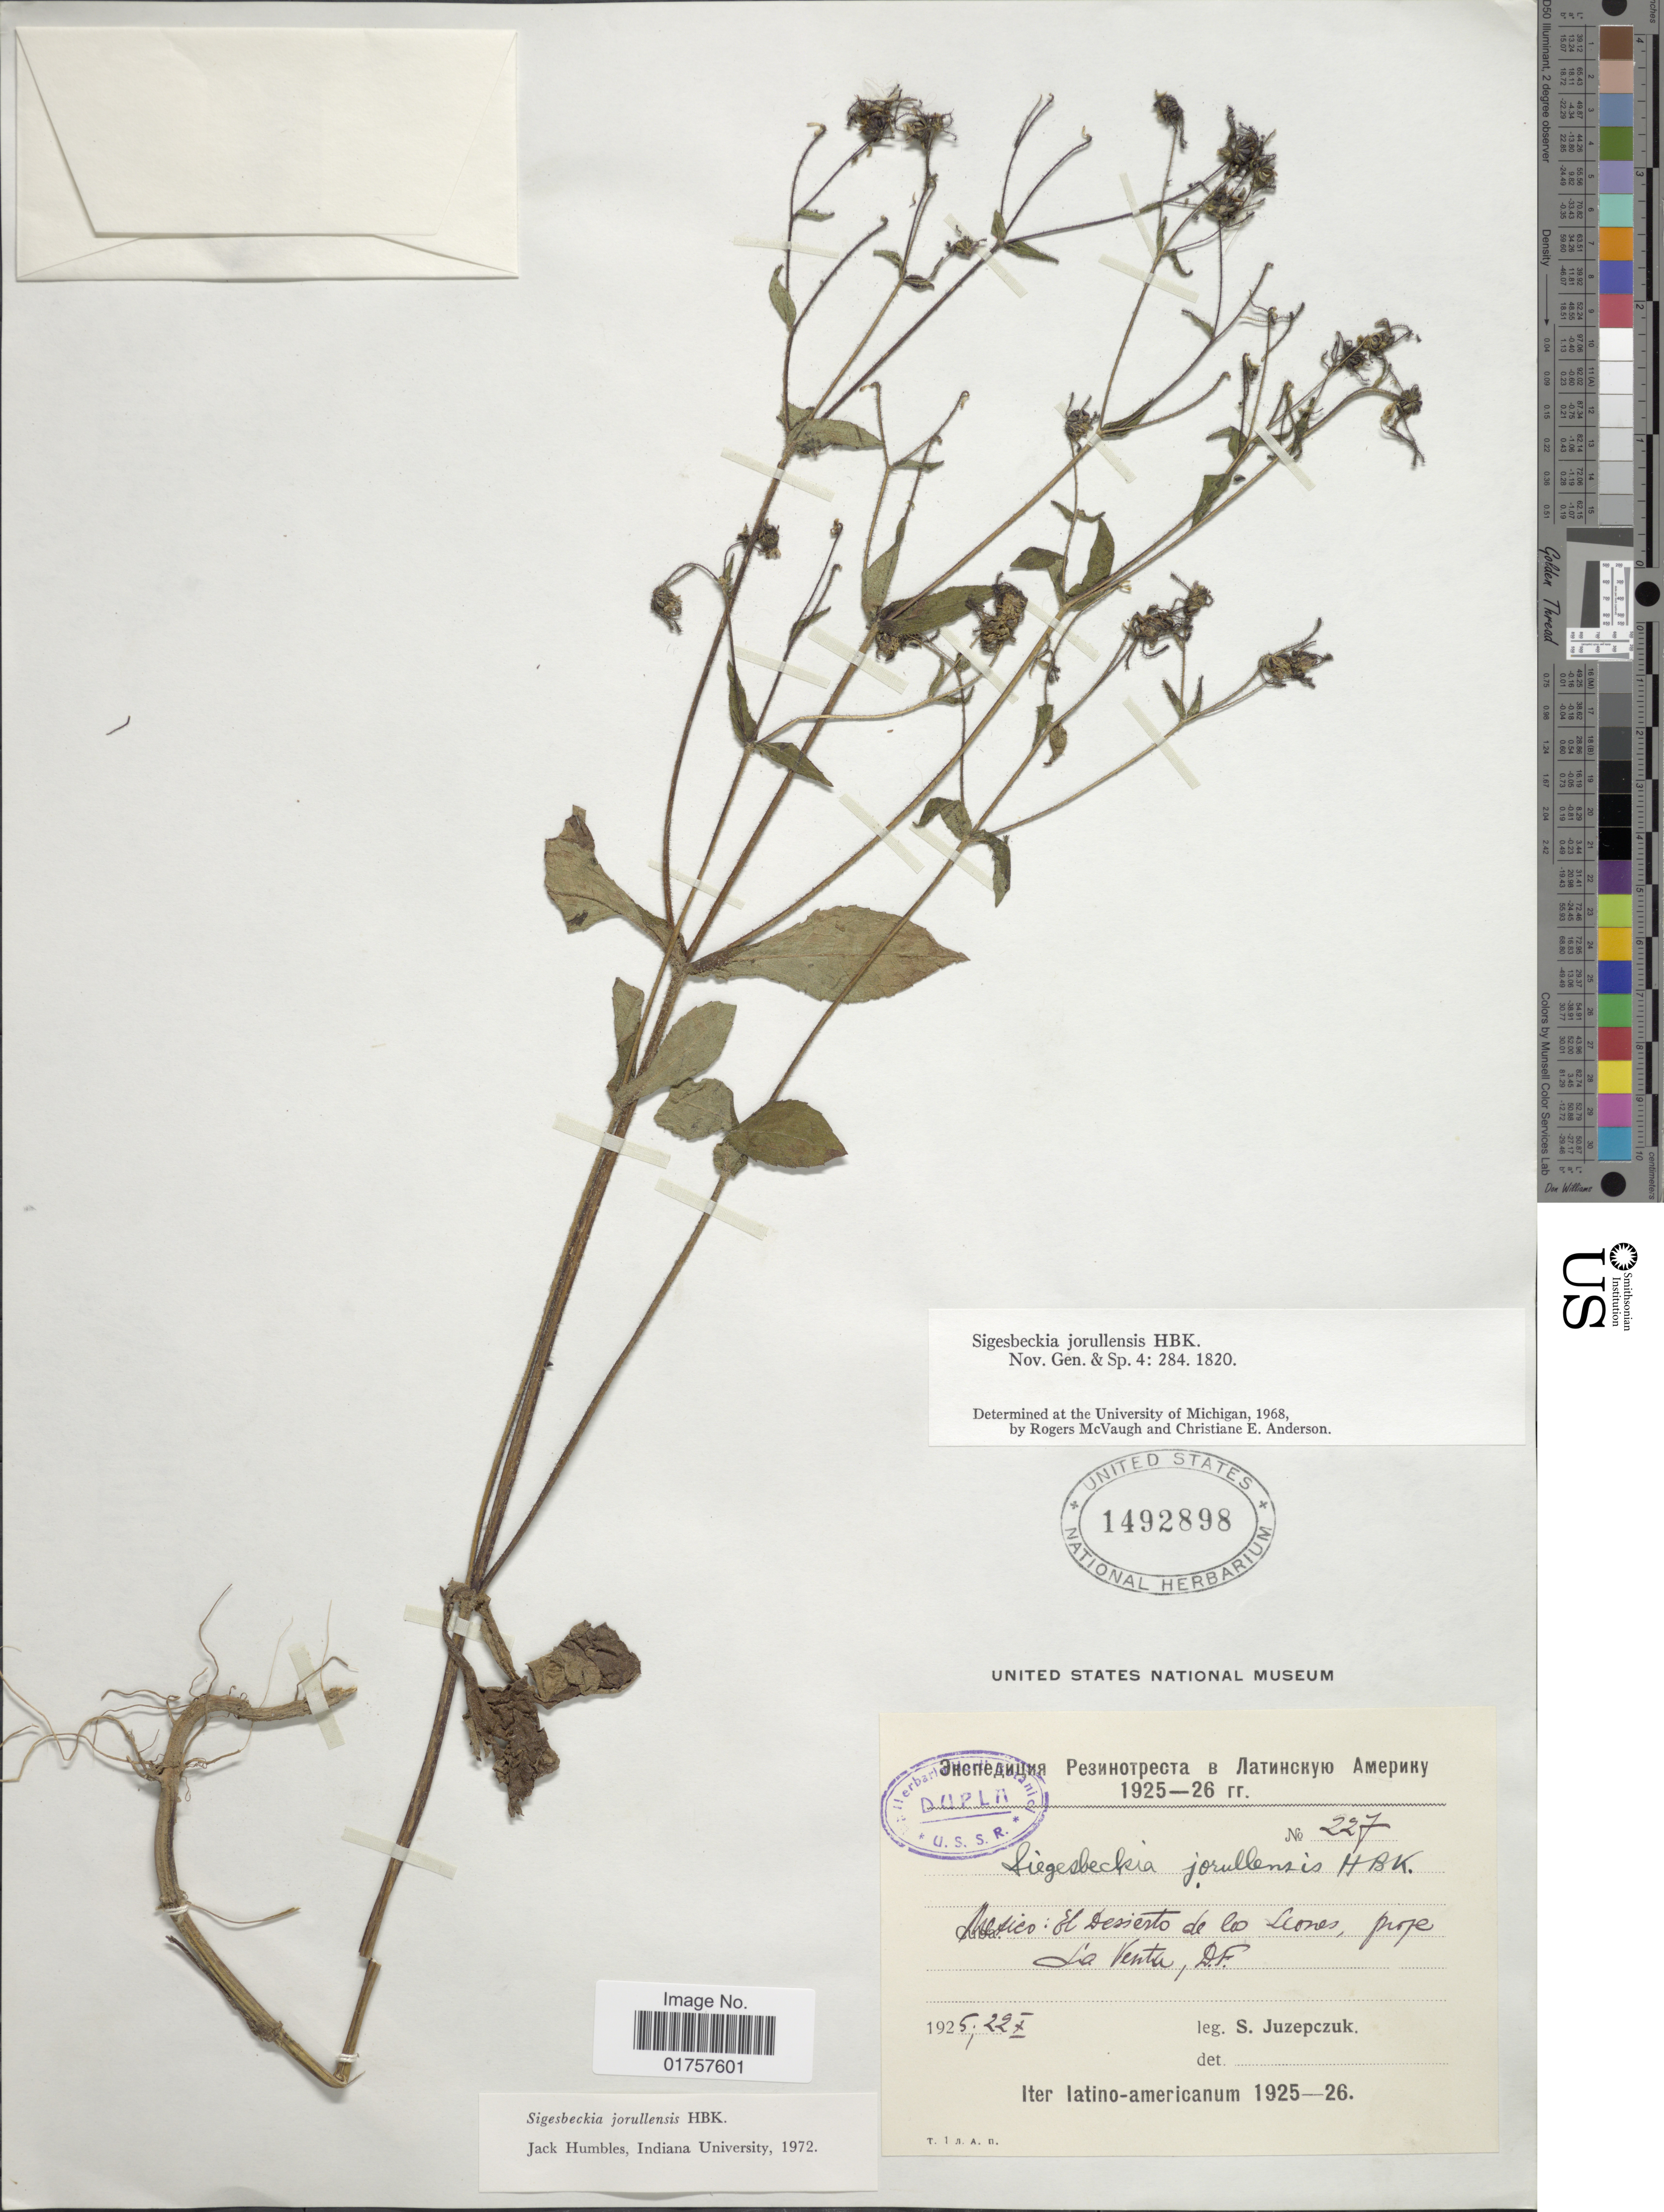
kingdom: Plantae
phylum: Tracheophyta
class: Magnoliopsida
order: Asterales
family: Asteraceae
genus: Sigesbeckia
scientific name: Sigesbeckia jorullensis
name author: Kunth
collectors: S. V. Juzepczuk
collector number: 227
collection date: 1925-10-22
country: Mexico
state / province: Distrito Federal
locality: El Desierto de los Leones, prope La Venta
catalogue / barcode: US 1492898